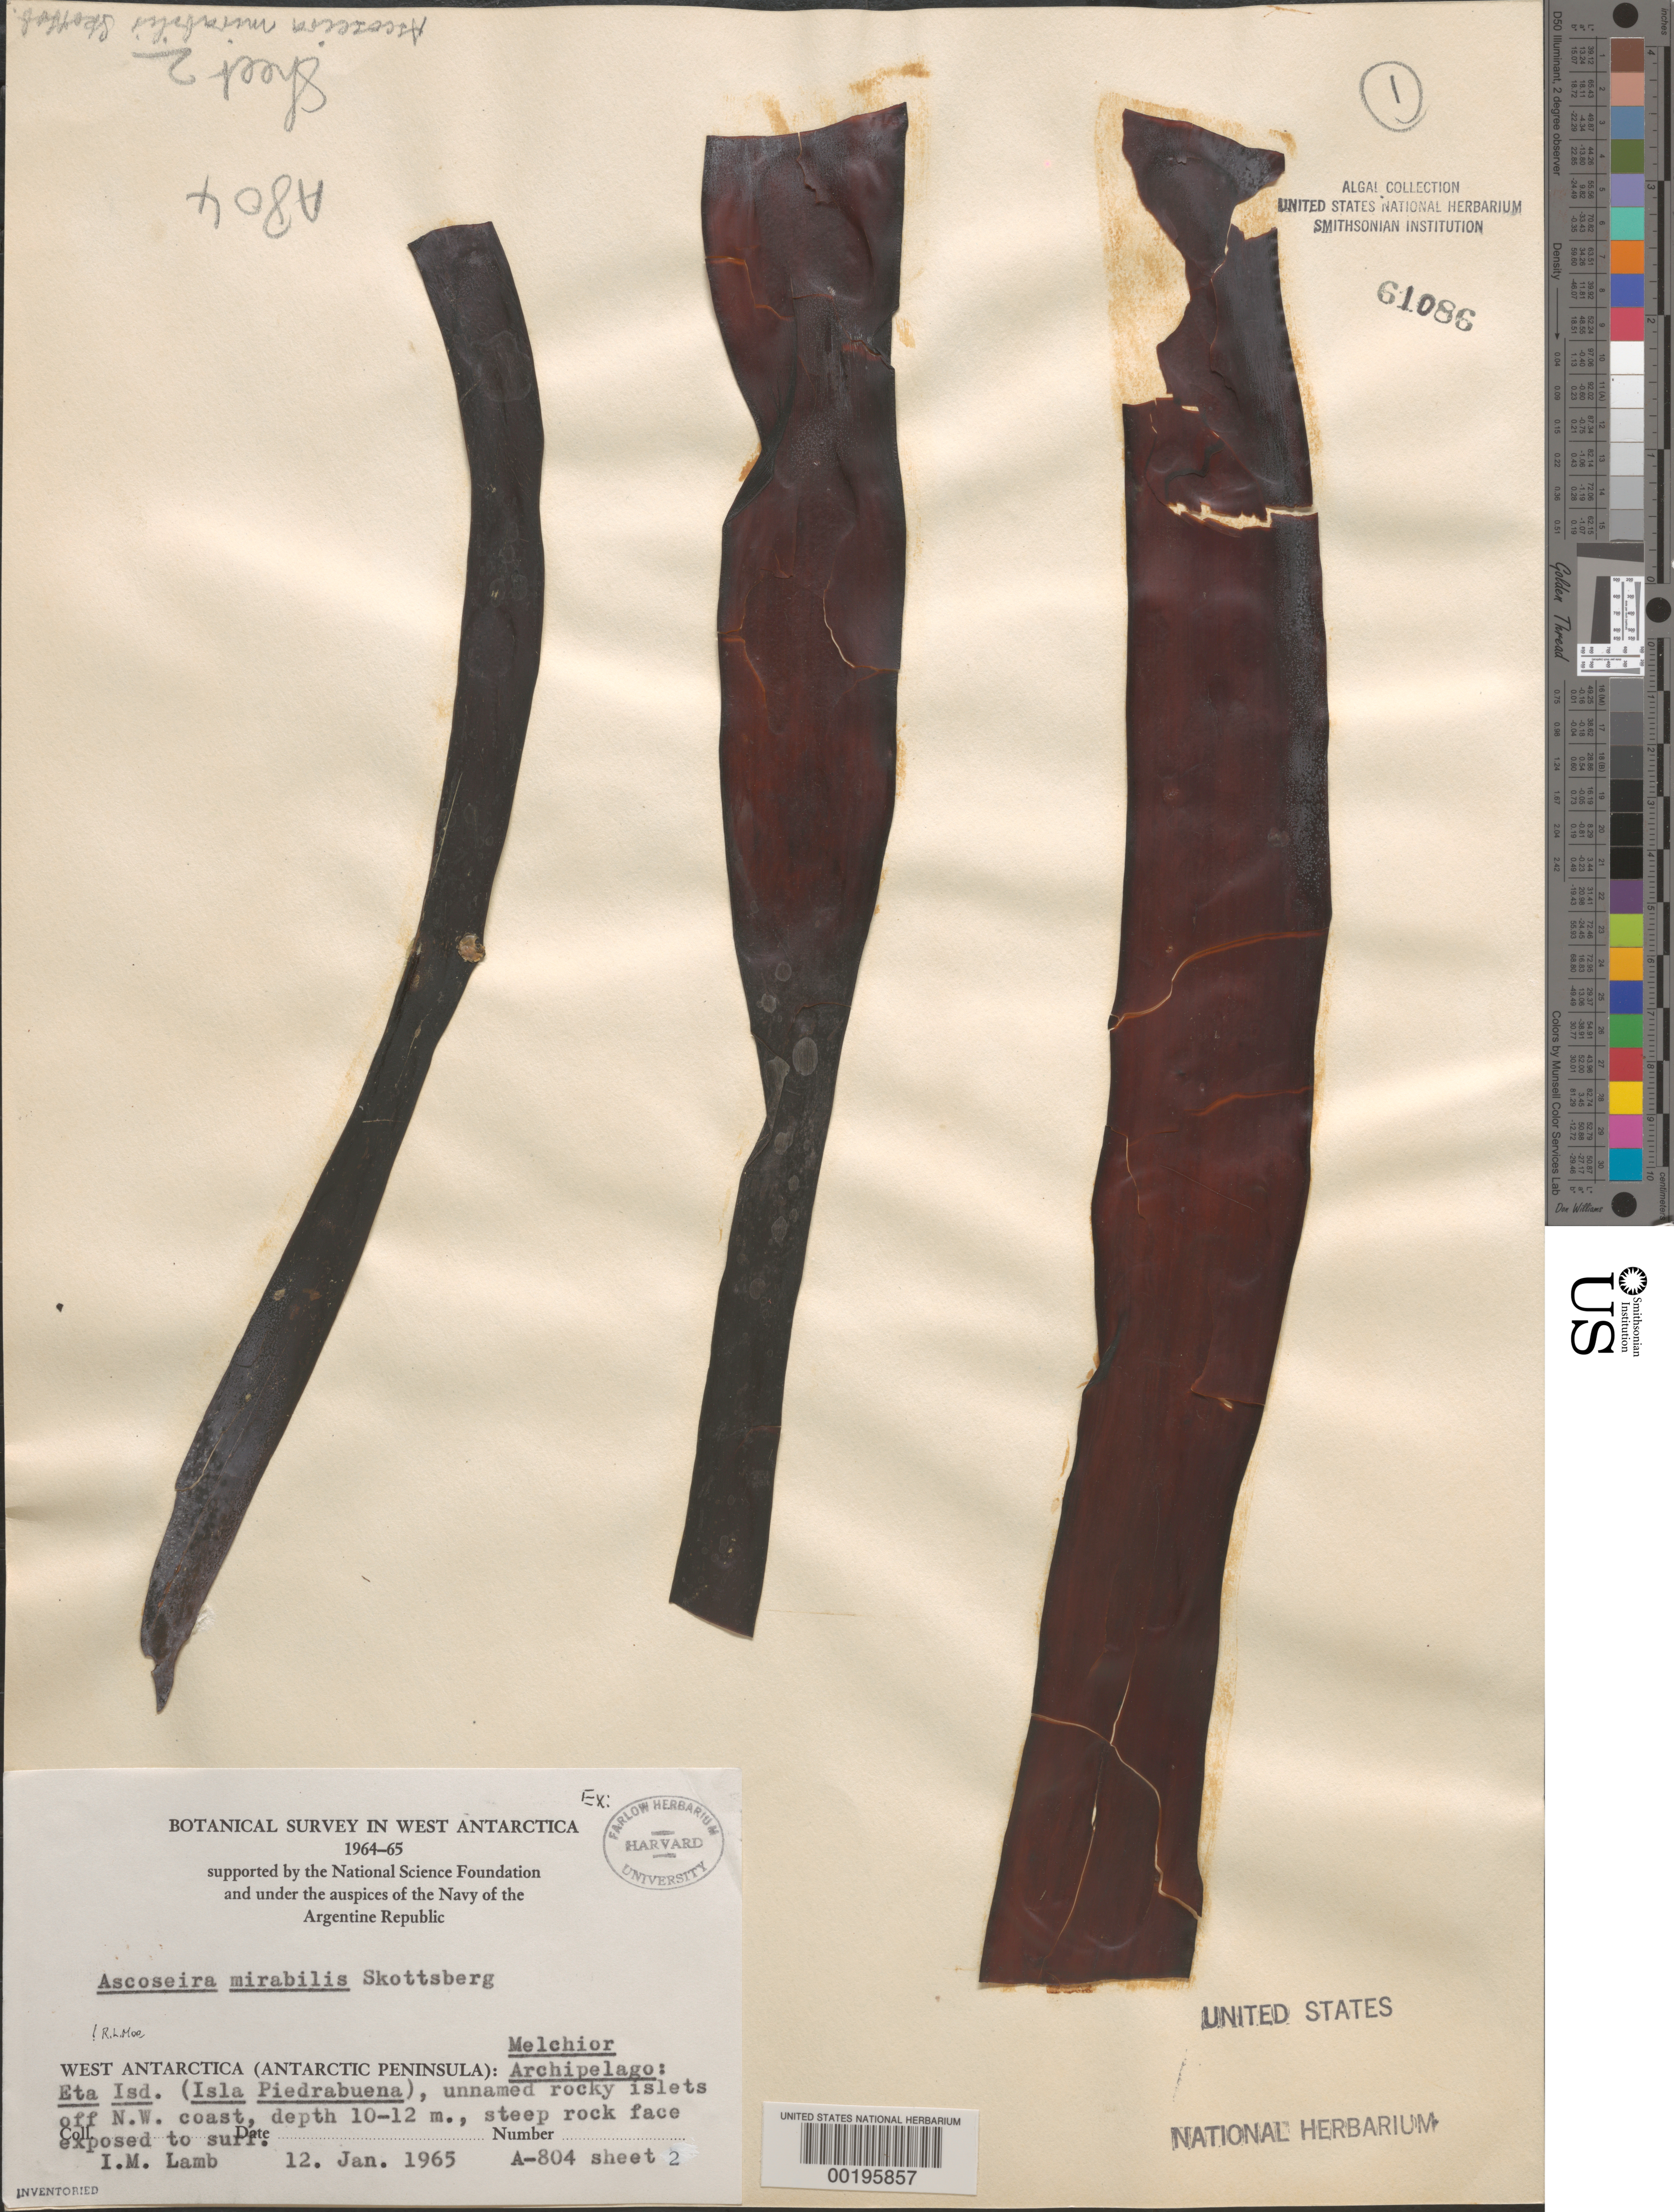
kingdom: Chromista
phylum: Ochrophyta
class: Phaeophyceae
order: Ascoseirales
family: Ascoseiraceae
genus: Ascoseira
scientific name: Ascoseira mirabilis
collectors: I. M. Lamb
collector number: A-804-2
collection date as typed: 12 Jan 1965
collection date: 1965-01-12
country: Antarctica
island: Melchior Islands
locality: Rocky Islets off northwest Eta Island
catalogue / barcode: US 61086